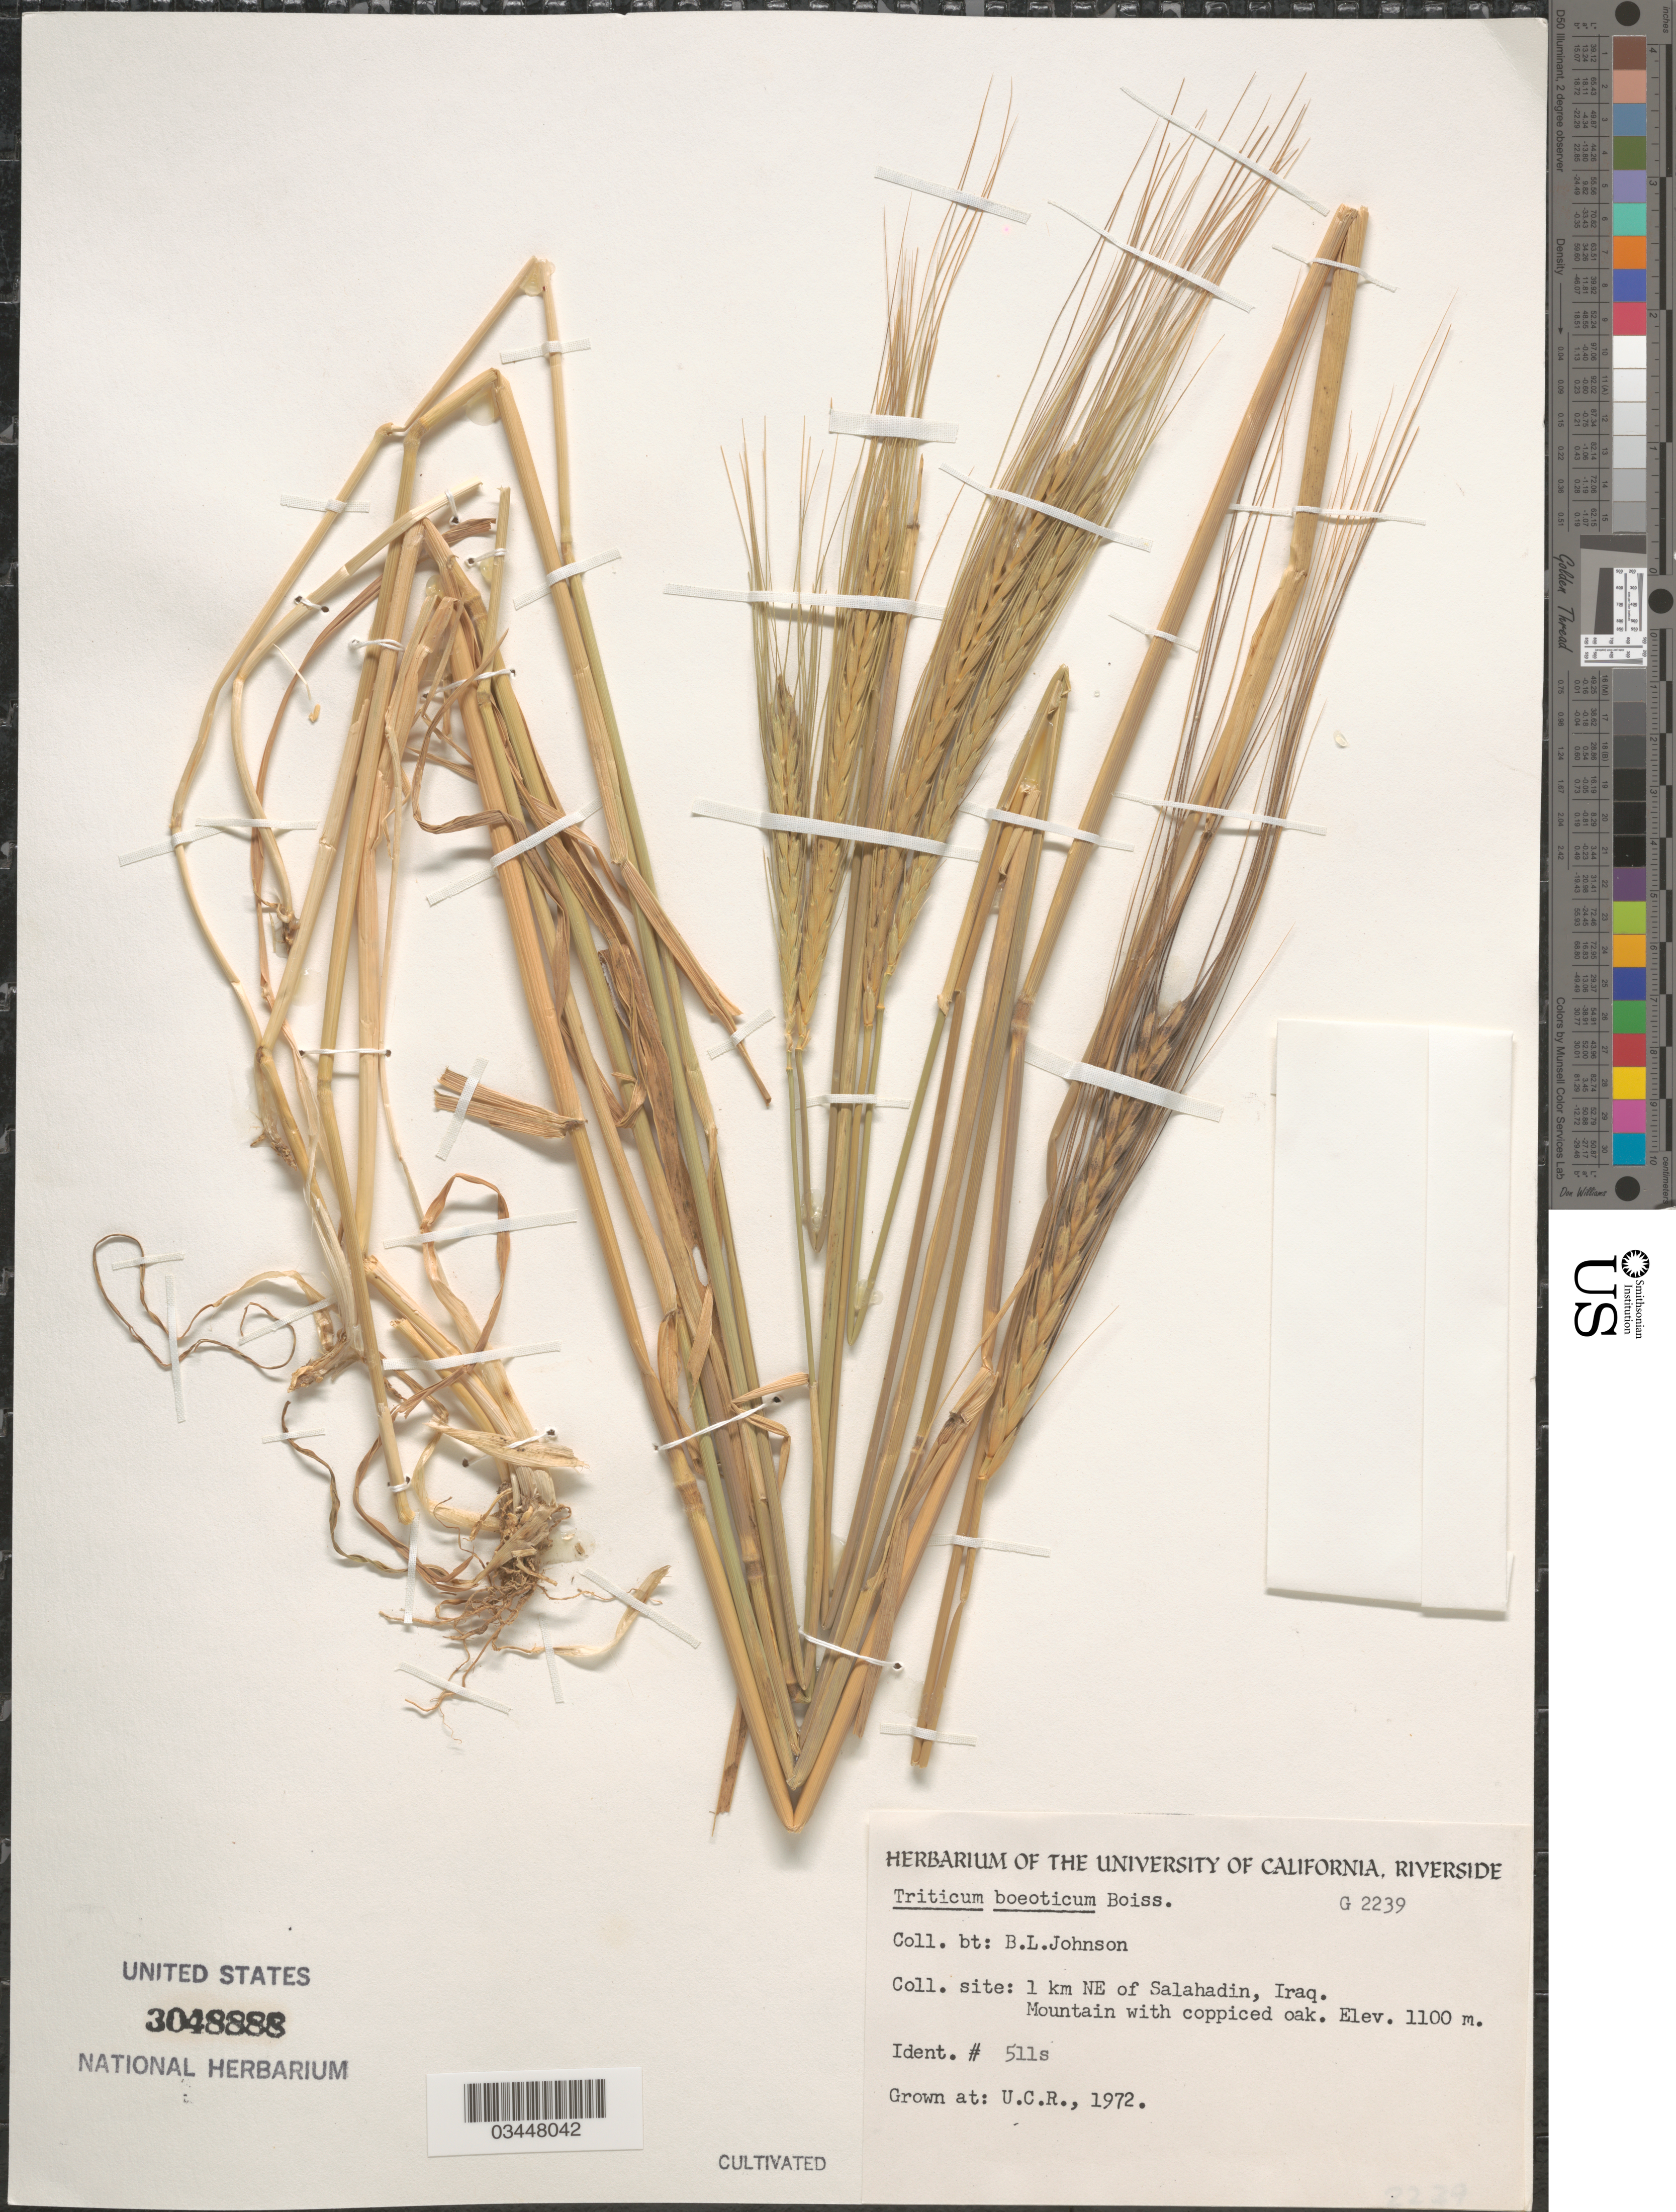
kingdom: Plantae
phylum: Tracheophyta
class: Liliopsida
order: Poales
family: Poaceae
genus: Triticum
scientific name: Triticum boeoticum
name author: Boiss.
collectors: ex herb. Univ. of California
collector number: G2239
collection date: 1972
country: United States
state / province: California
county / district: Riverside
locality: U.C.R.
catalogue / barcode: US 3048888